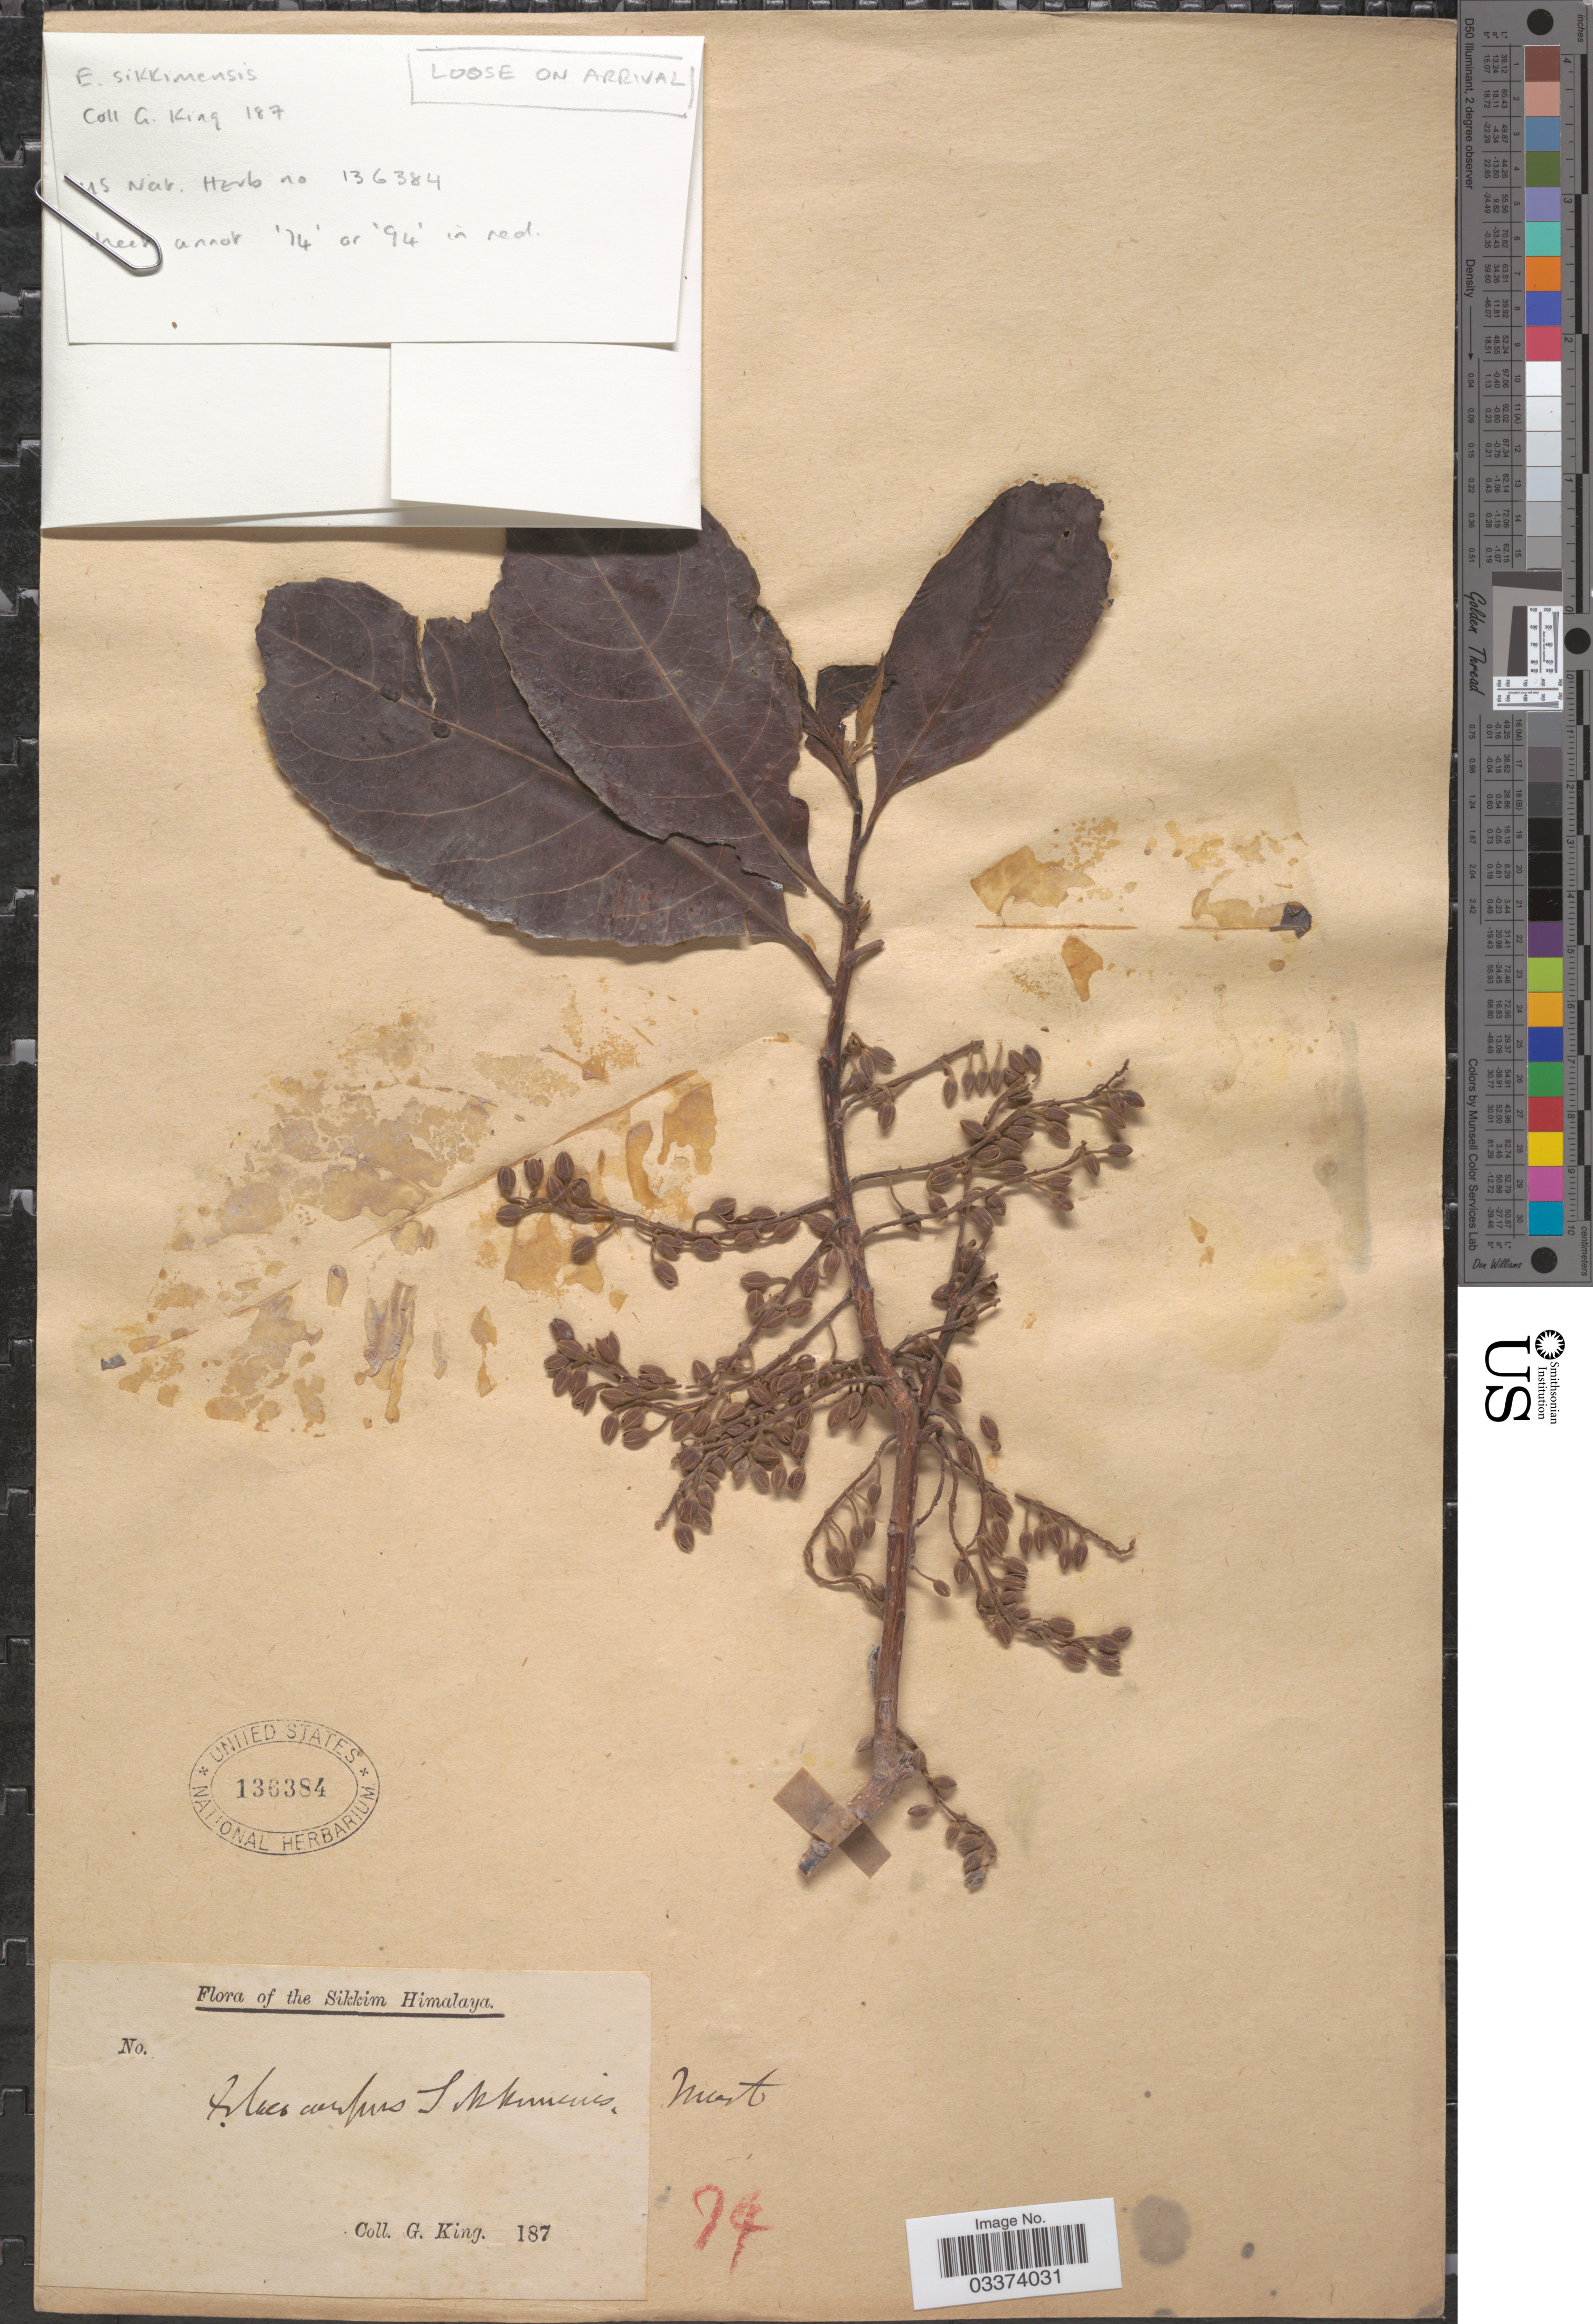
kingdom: Plantae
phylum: Tracheophyta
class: Magnoliopsida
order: Oxalidales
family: Elaeocarpaceae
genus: Elaeocarpus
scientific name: Elaeocarpus sikkimensis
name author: Mast.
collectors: G. King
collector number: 136384?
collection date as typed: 187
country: India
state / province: Sikkim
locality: The Sikkim Himalaya. E. Sikkimensis.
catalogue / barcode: US 136384